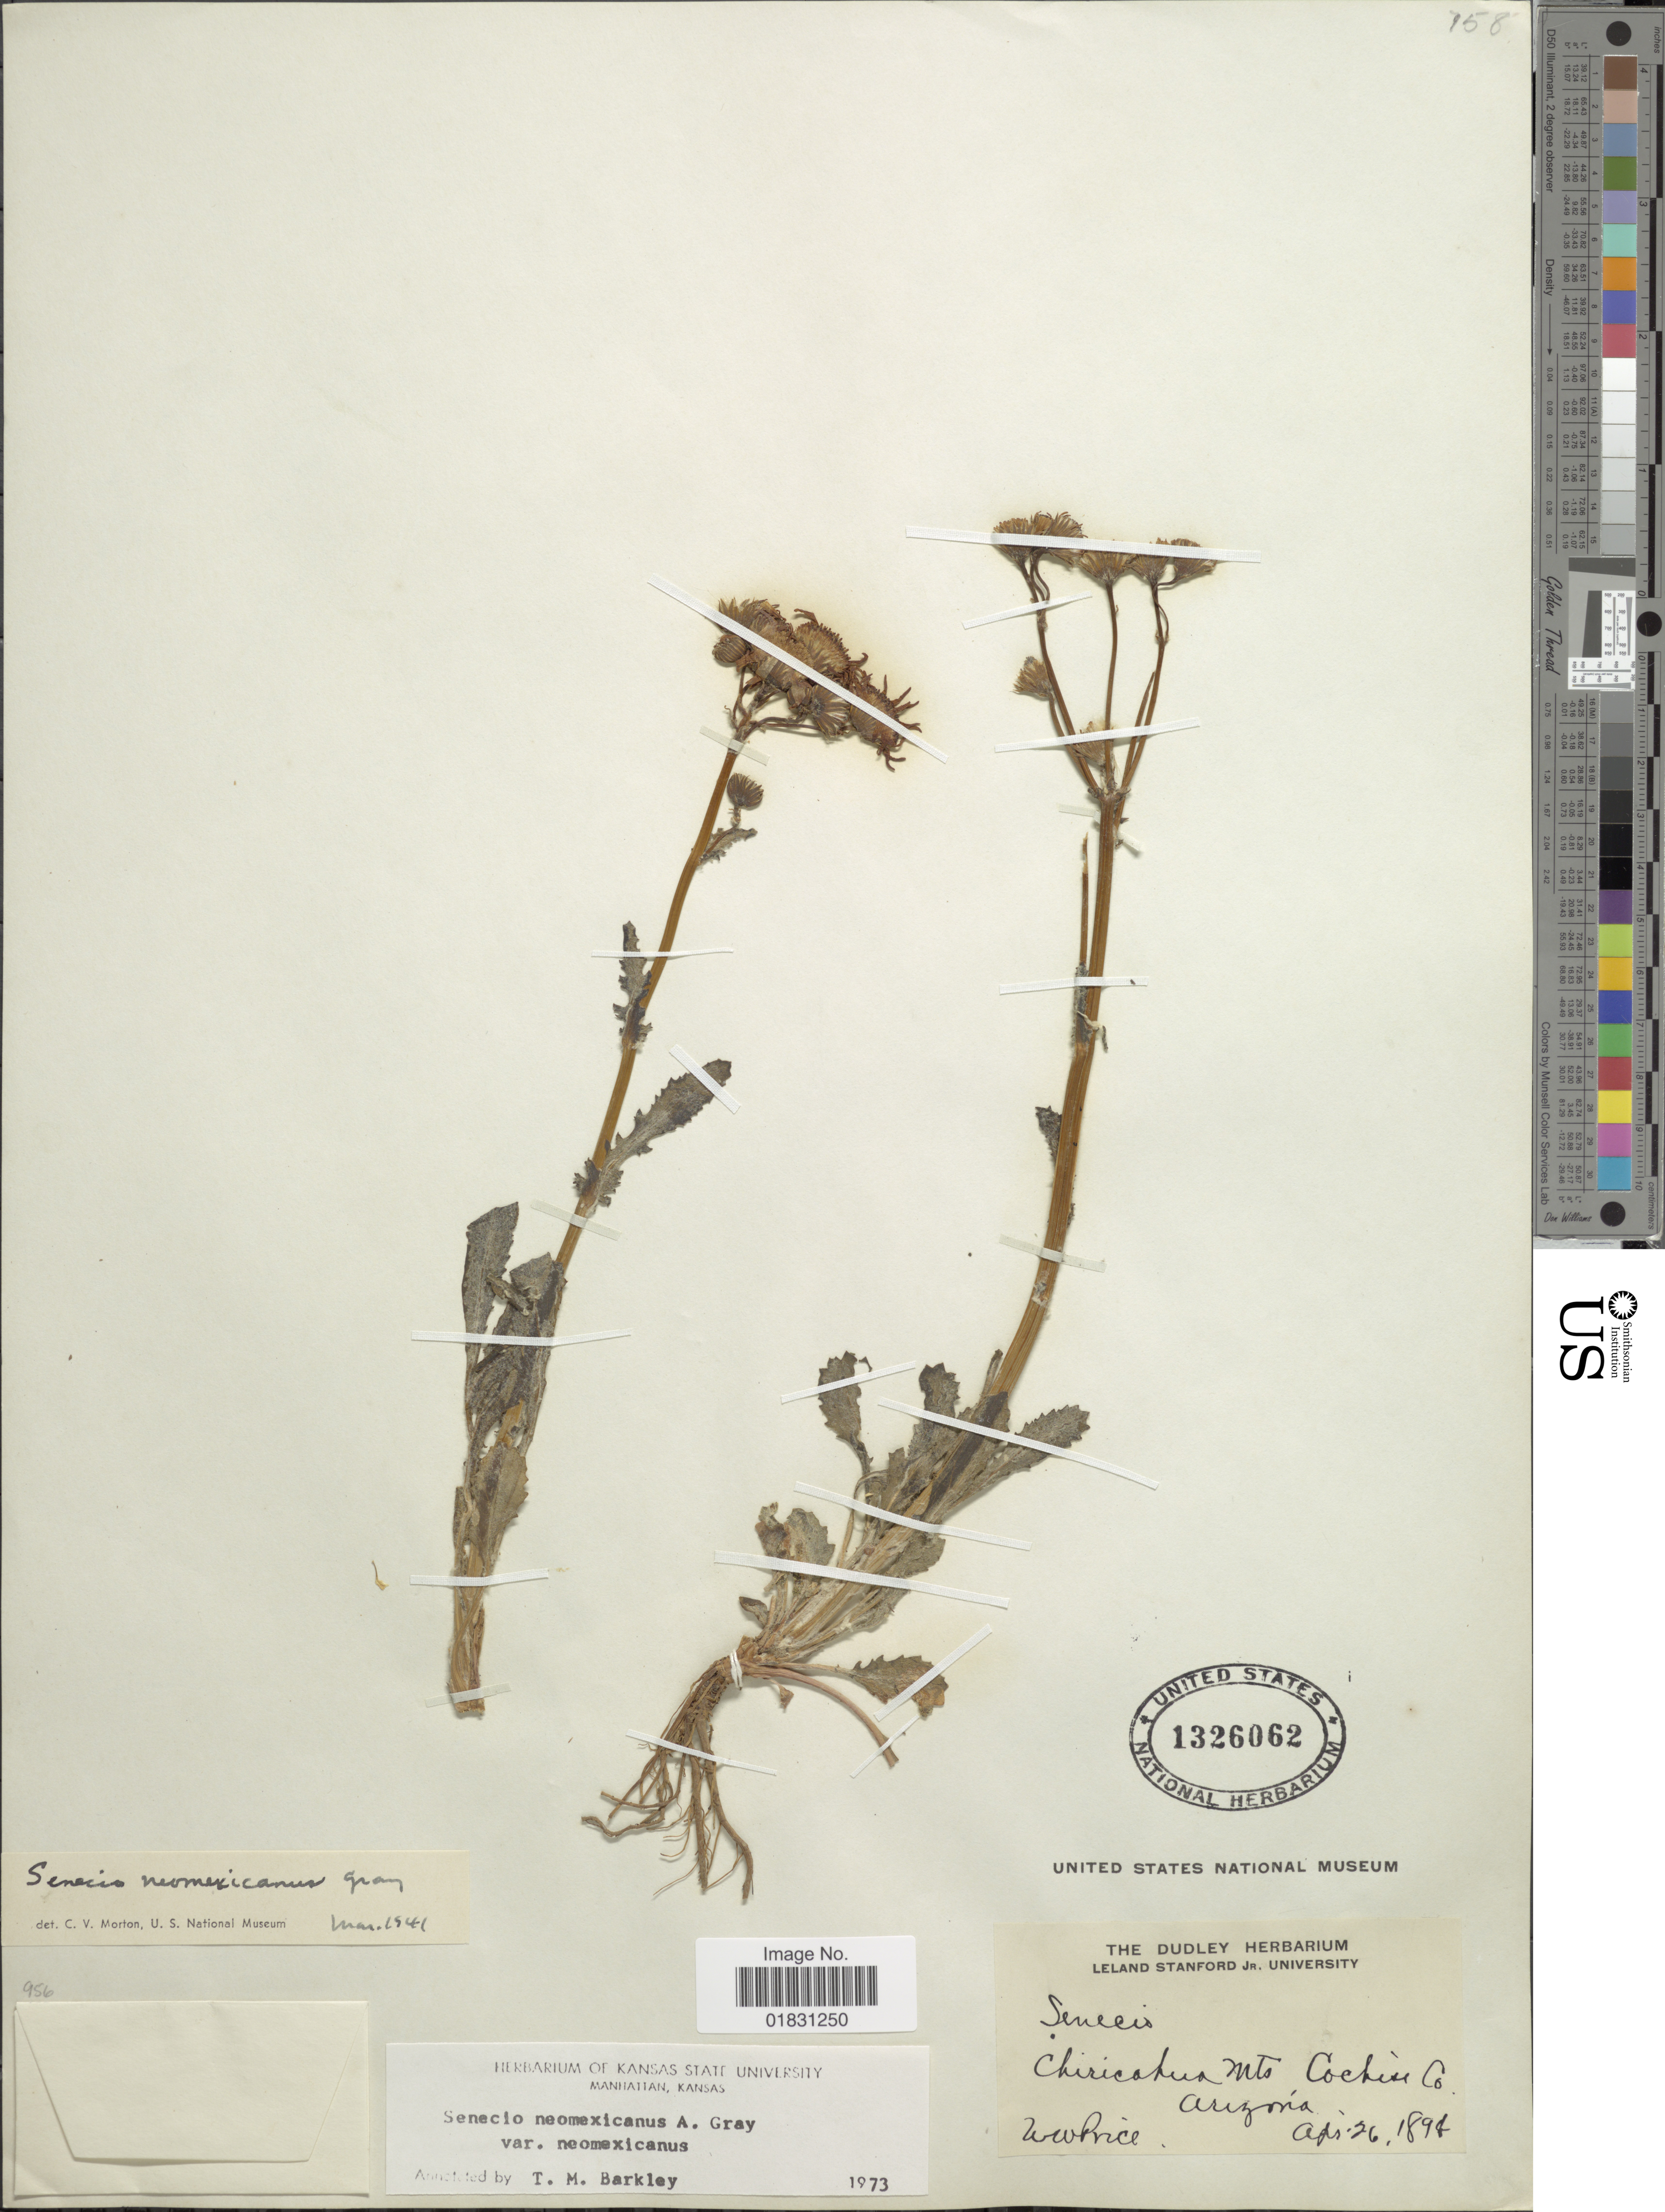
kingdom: Plantae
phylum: Tracheophyta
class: Magnoliopsida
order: Asterales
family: Asteraceae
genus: Packera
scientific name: Packera neomexicana var. neomexicana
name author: (A. Gray) W.A. Weber & Á. Löve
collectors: W. Price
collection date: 1897-04-26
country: United States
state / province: Arizona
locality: Chiricahua Mts, Cochise co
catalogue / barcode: US 1326062